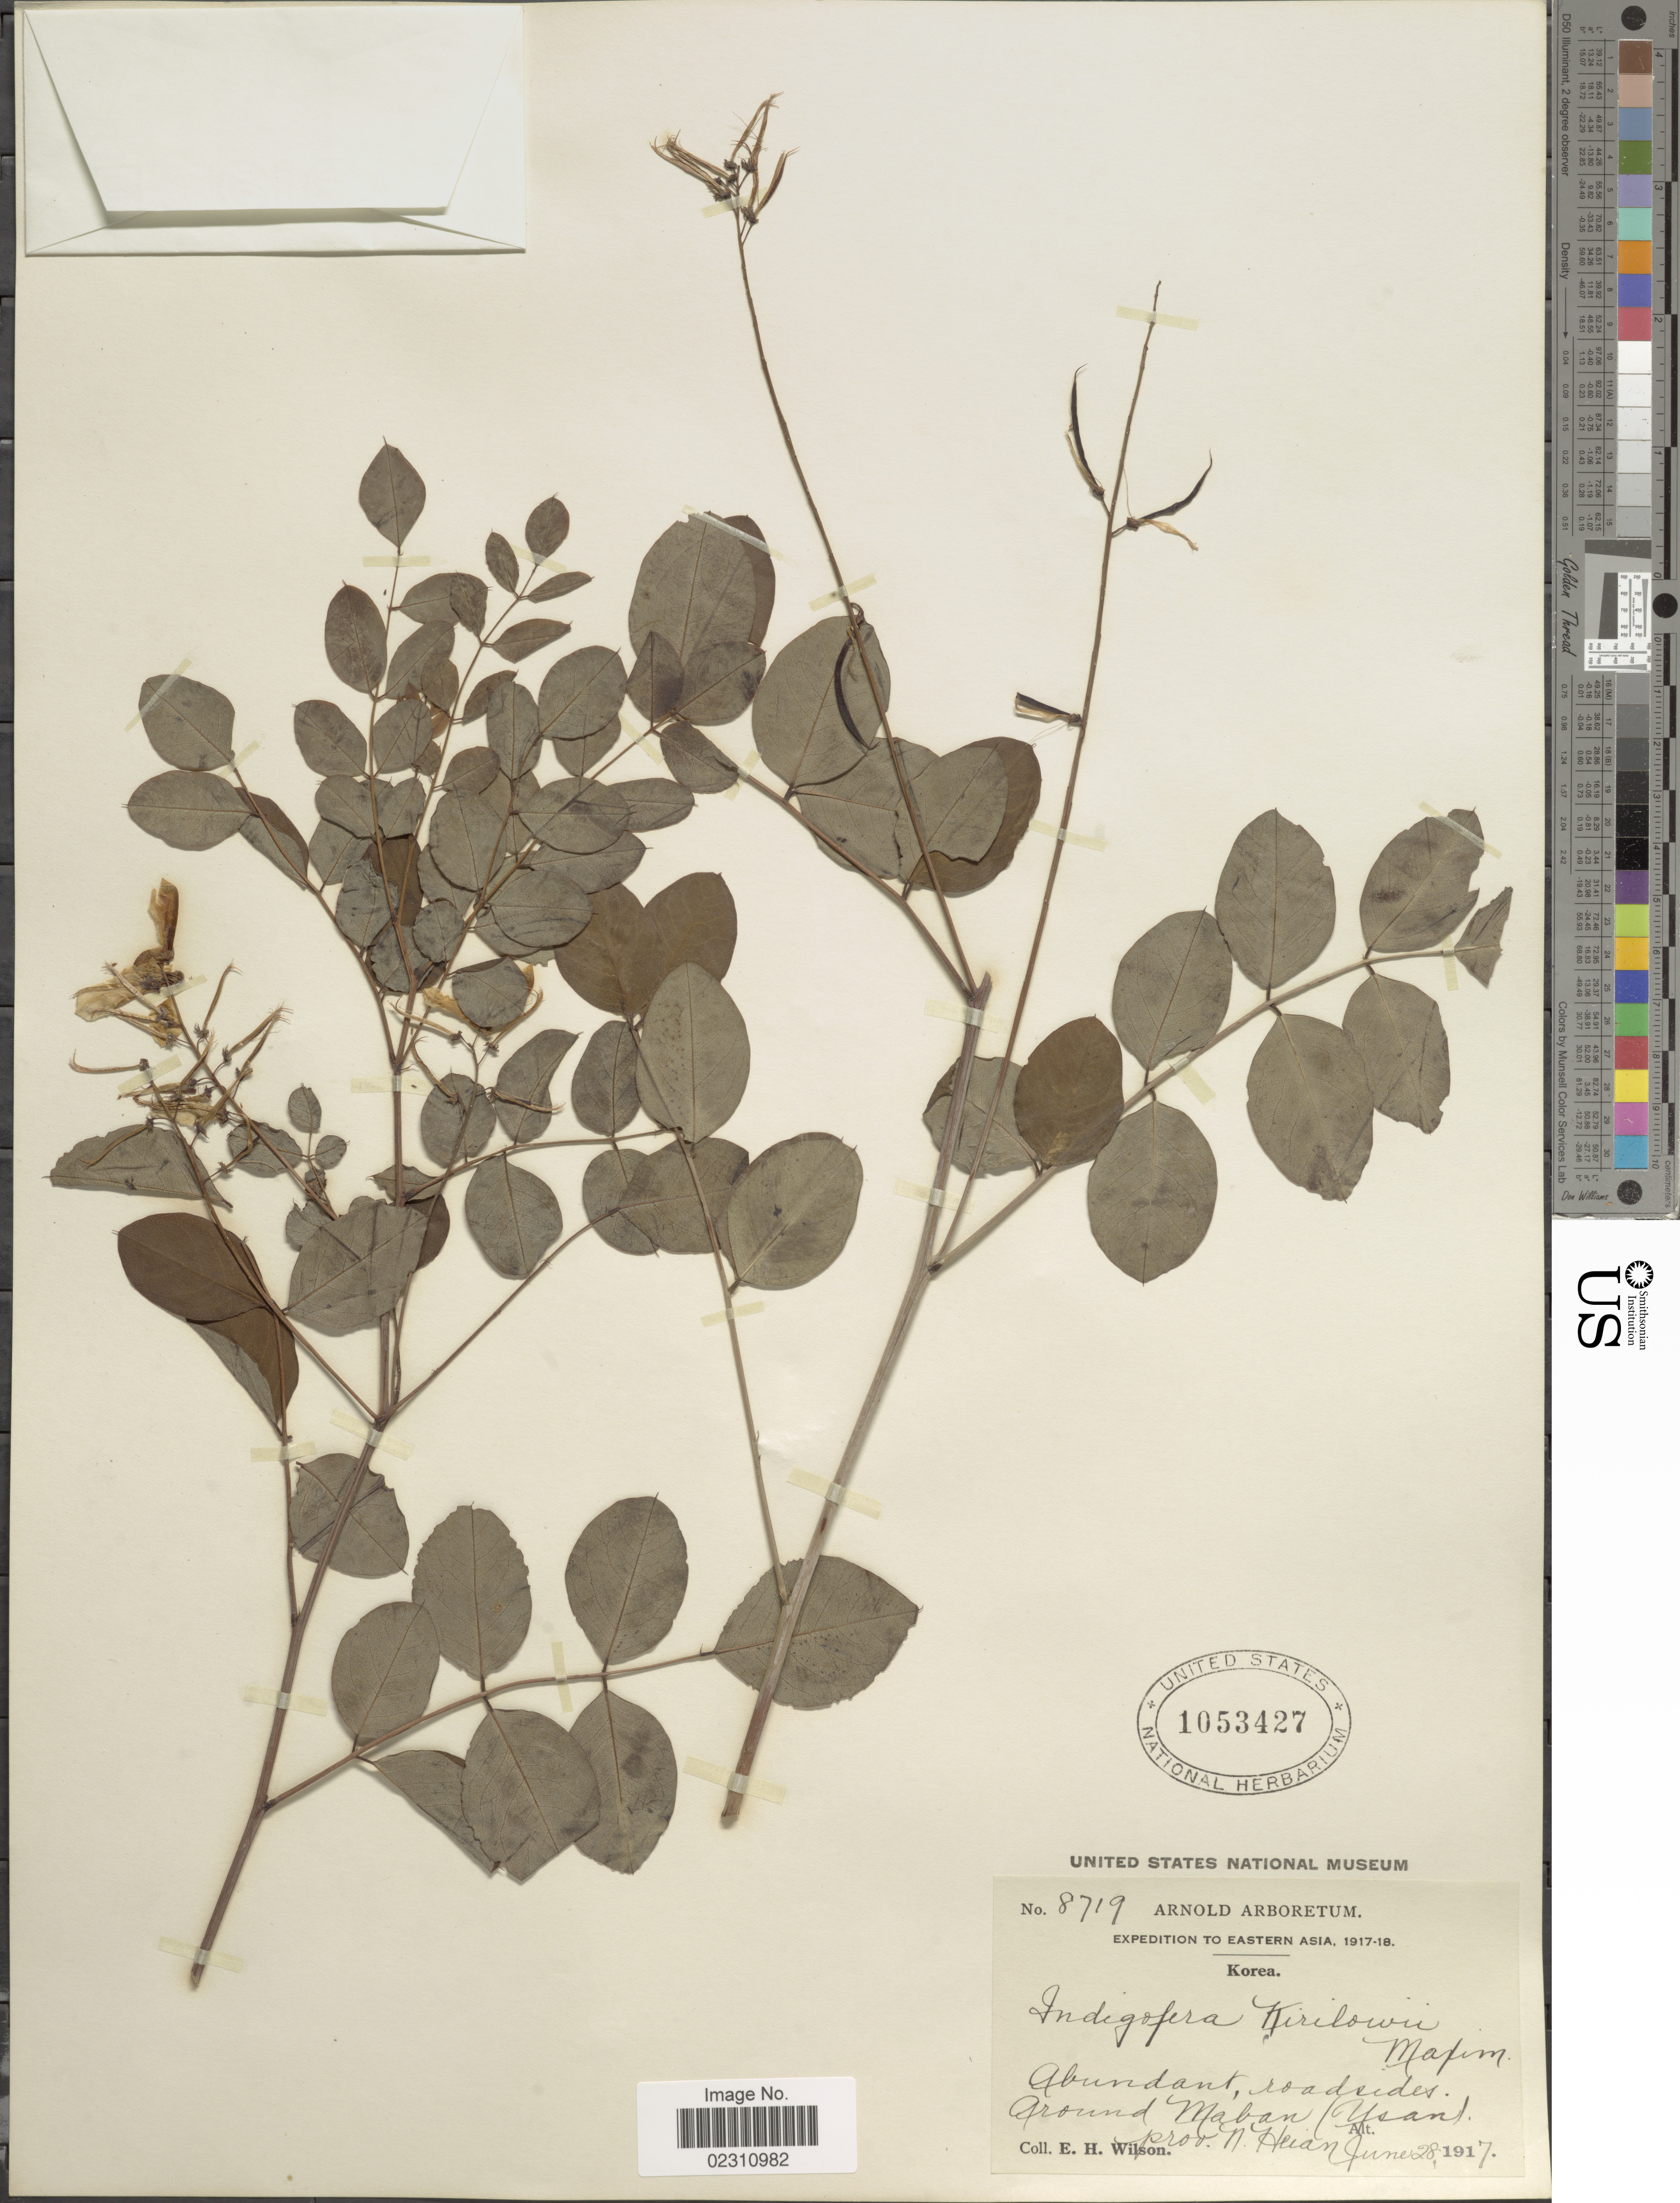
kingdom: Plantae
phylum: Tracheophyta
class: Magnoliopsida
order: Fabales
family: Fabaceae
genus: Indigofera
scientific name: Indigofera kirilowii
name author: Palib.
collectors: E. Wilson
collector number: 8719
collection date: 1917-06-28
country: North Korea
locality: Around Maban (Ysan), Prov. N. Heian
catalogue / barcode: US 1053427